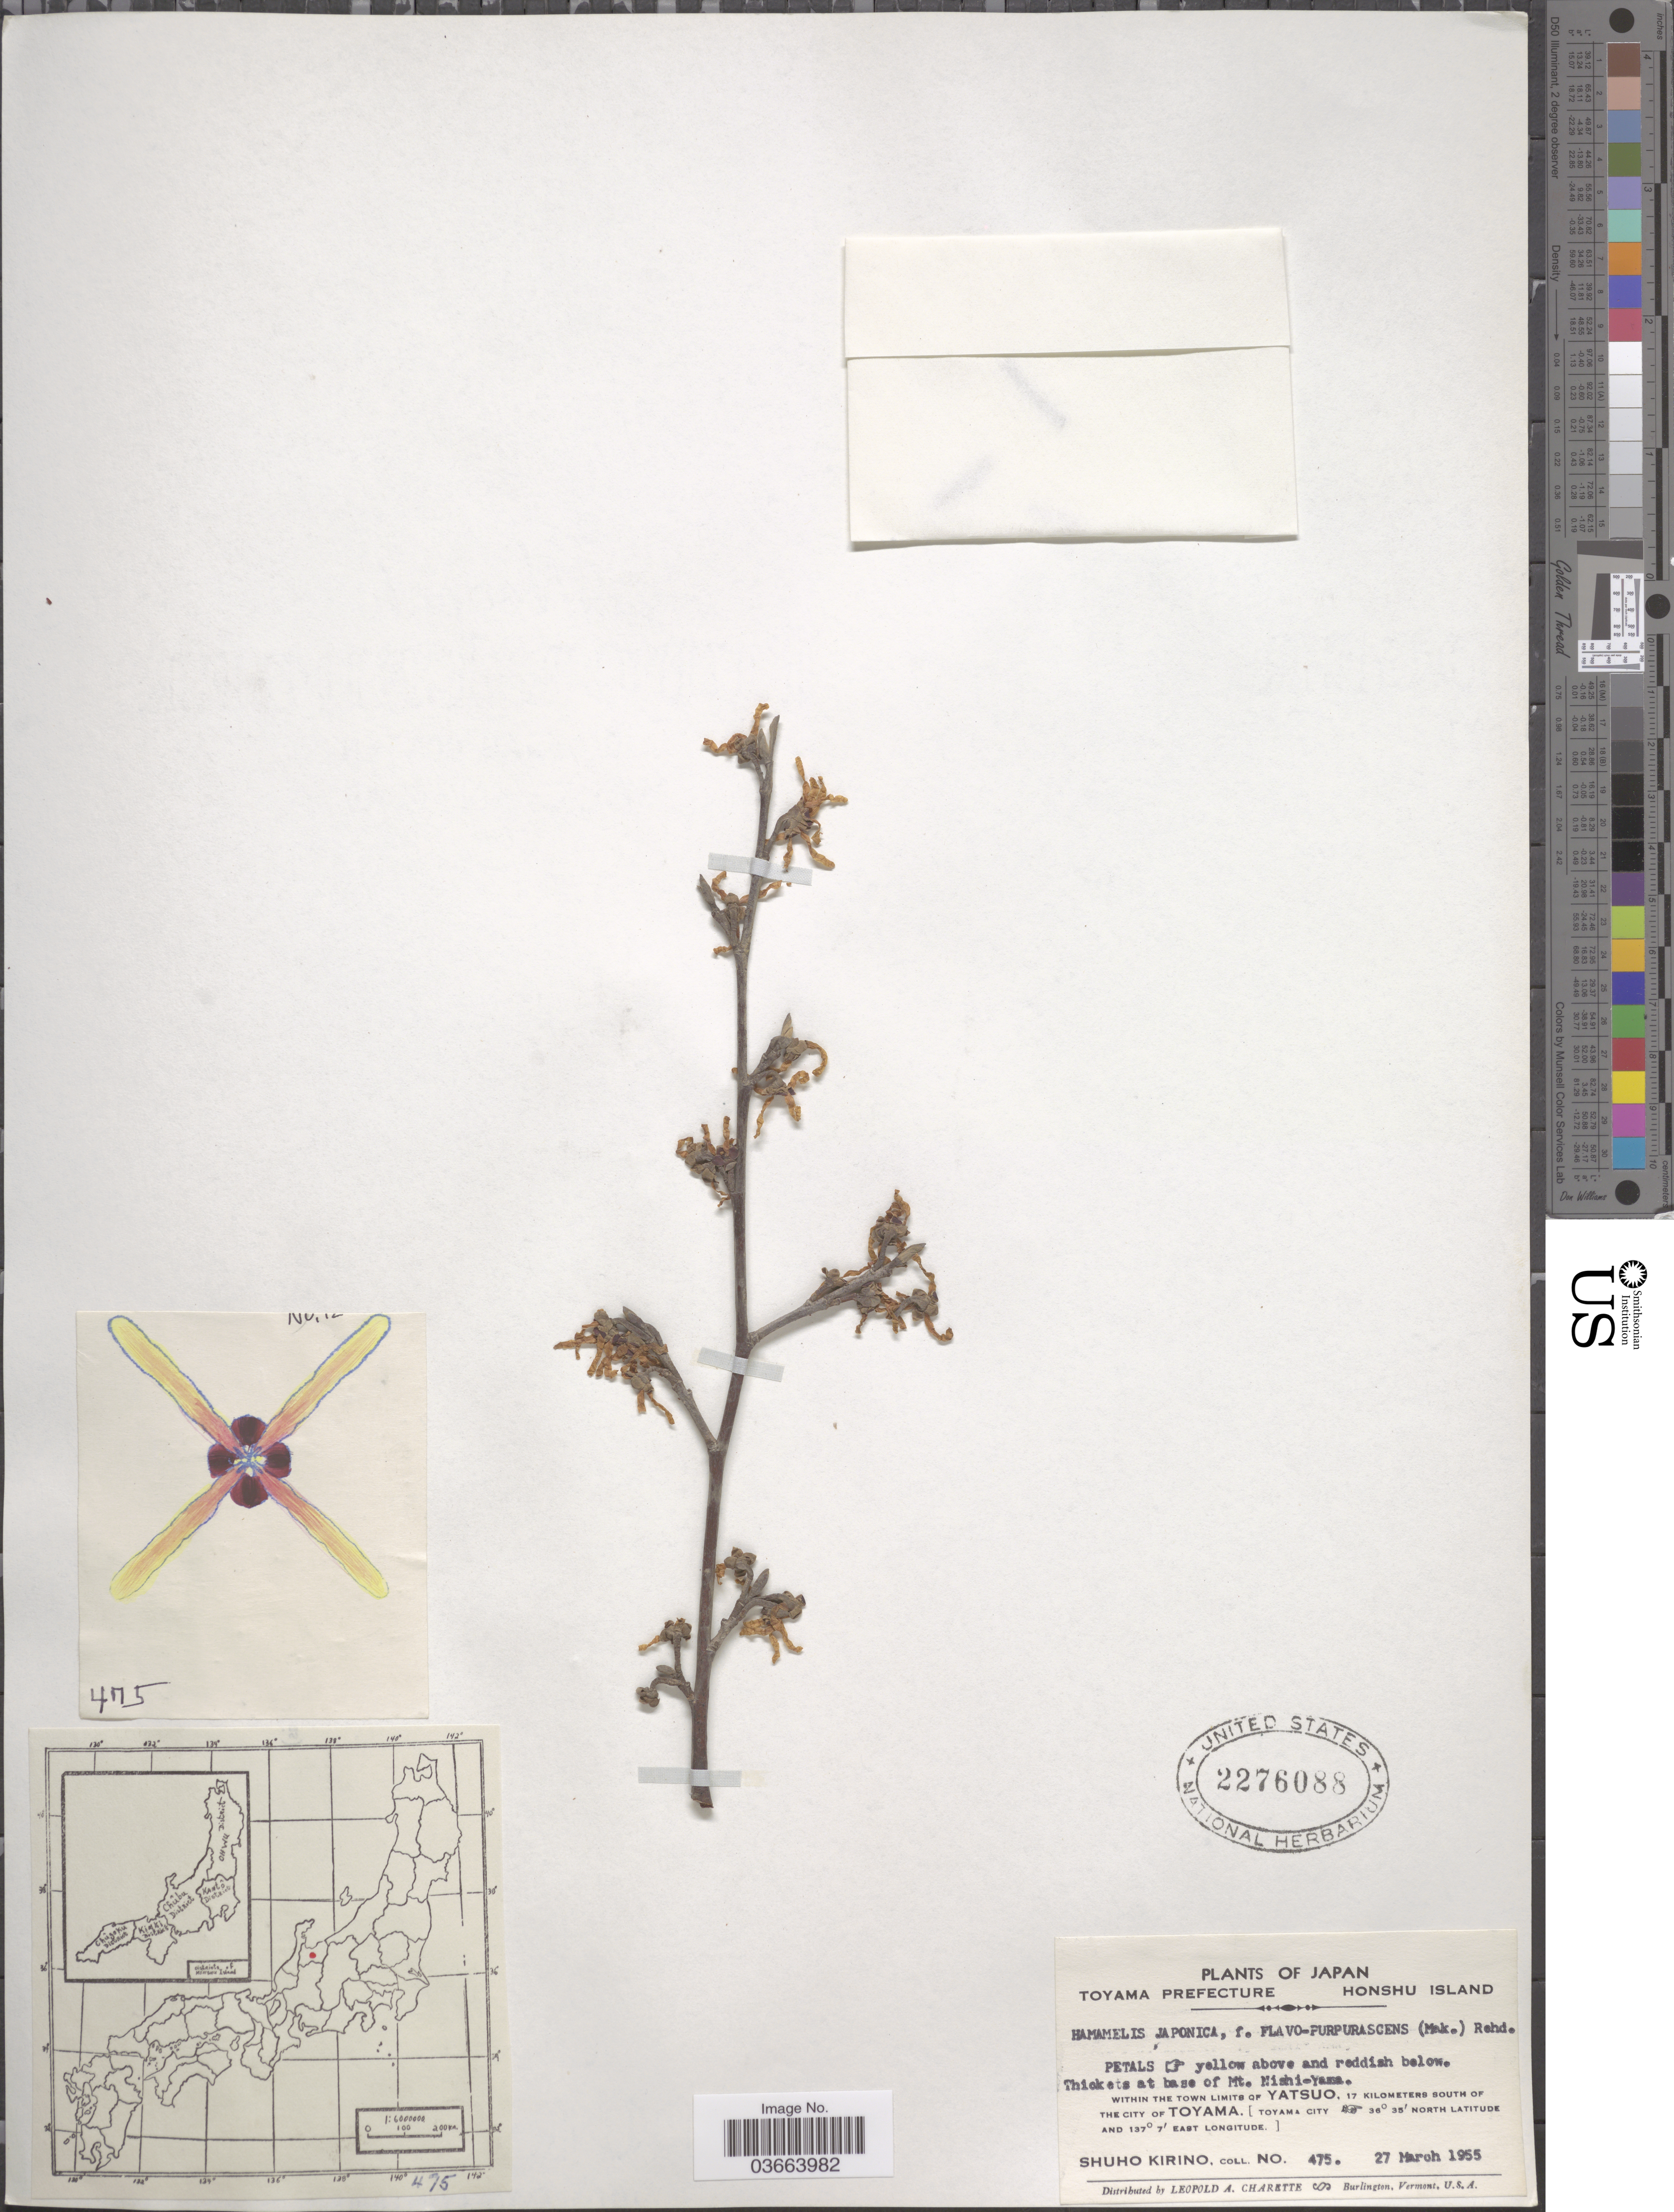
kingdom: Plantae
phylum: Tracheophyta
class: Magnoliopsida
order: Saxifragales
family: Hamamelidaceae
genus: Hamamelis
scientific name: Hamamelis japonica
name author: Siebold & Zucc.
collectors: S. Kirino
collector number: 475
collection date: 1955-03-27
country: Japan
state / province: Toyama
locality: Toyama Prefecture. Honshu Island. Thickets at the base of Mt. Nishi-Yama. Within the town limits of Yatsuo, 17 kilometers south of the city of Toyama. [Toyama City].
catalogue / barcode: US 2276088